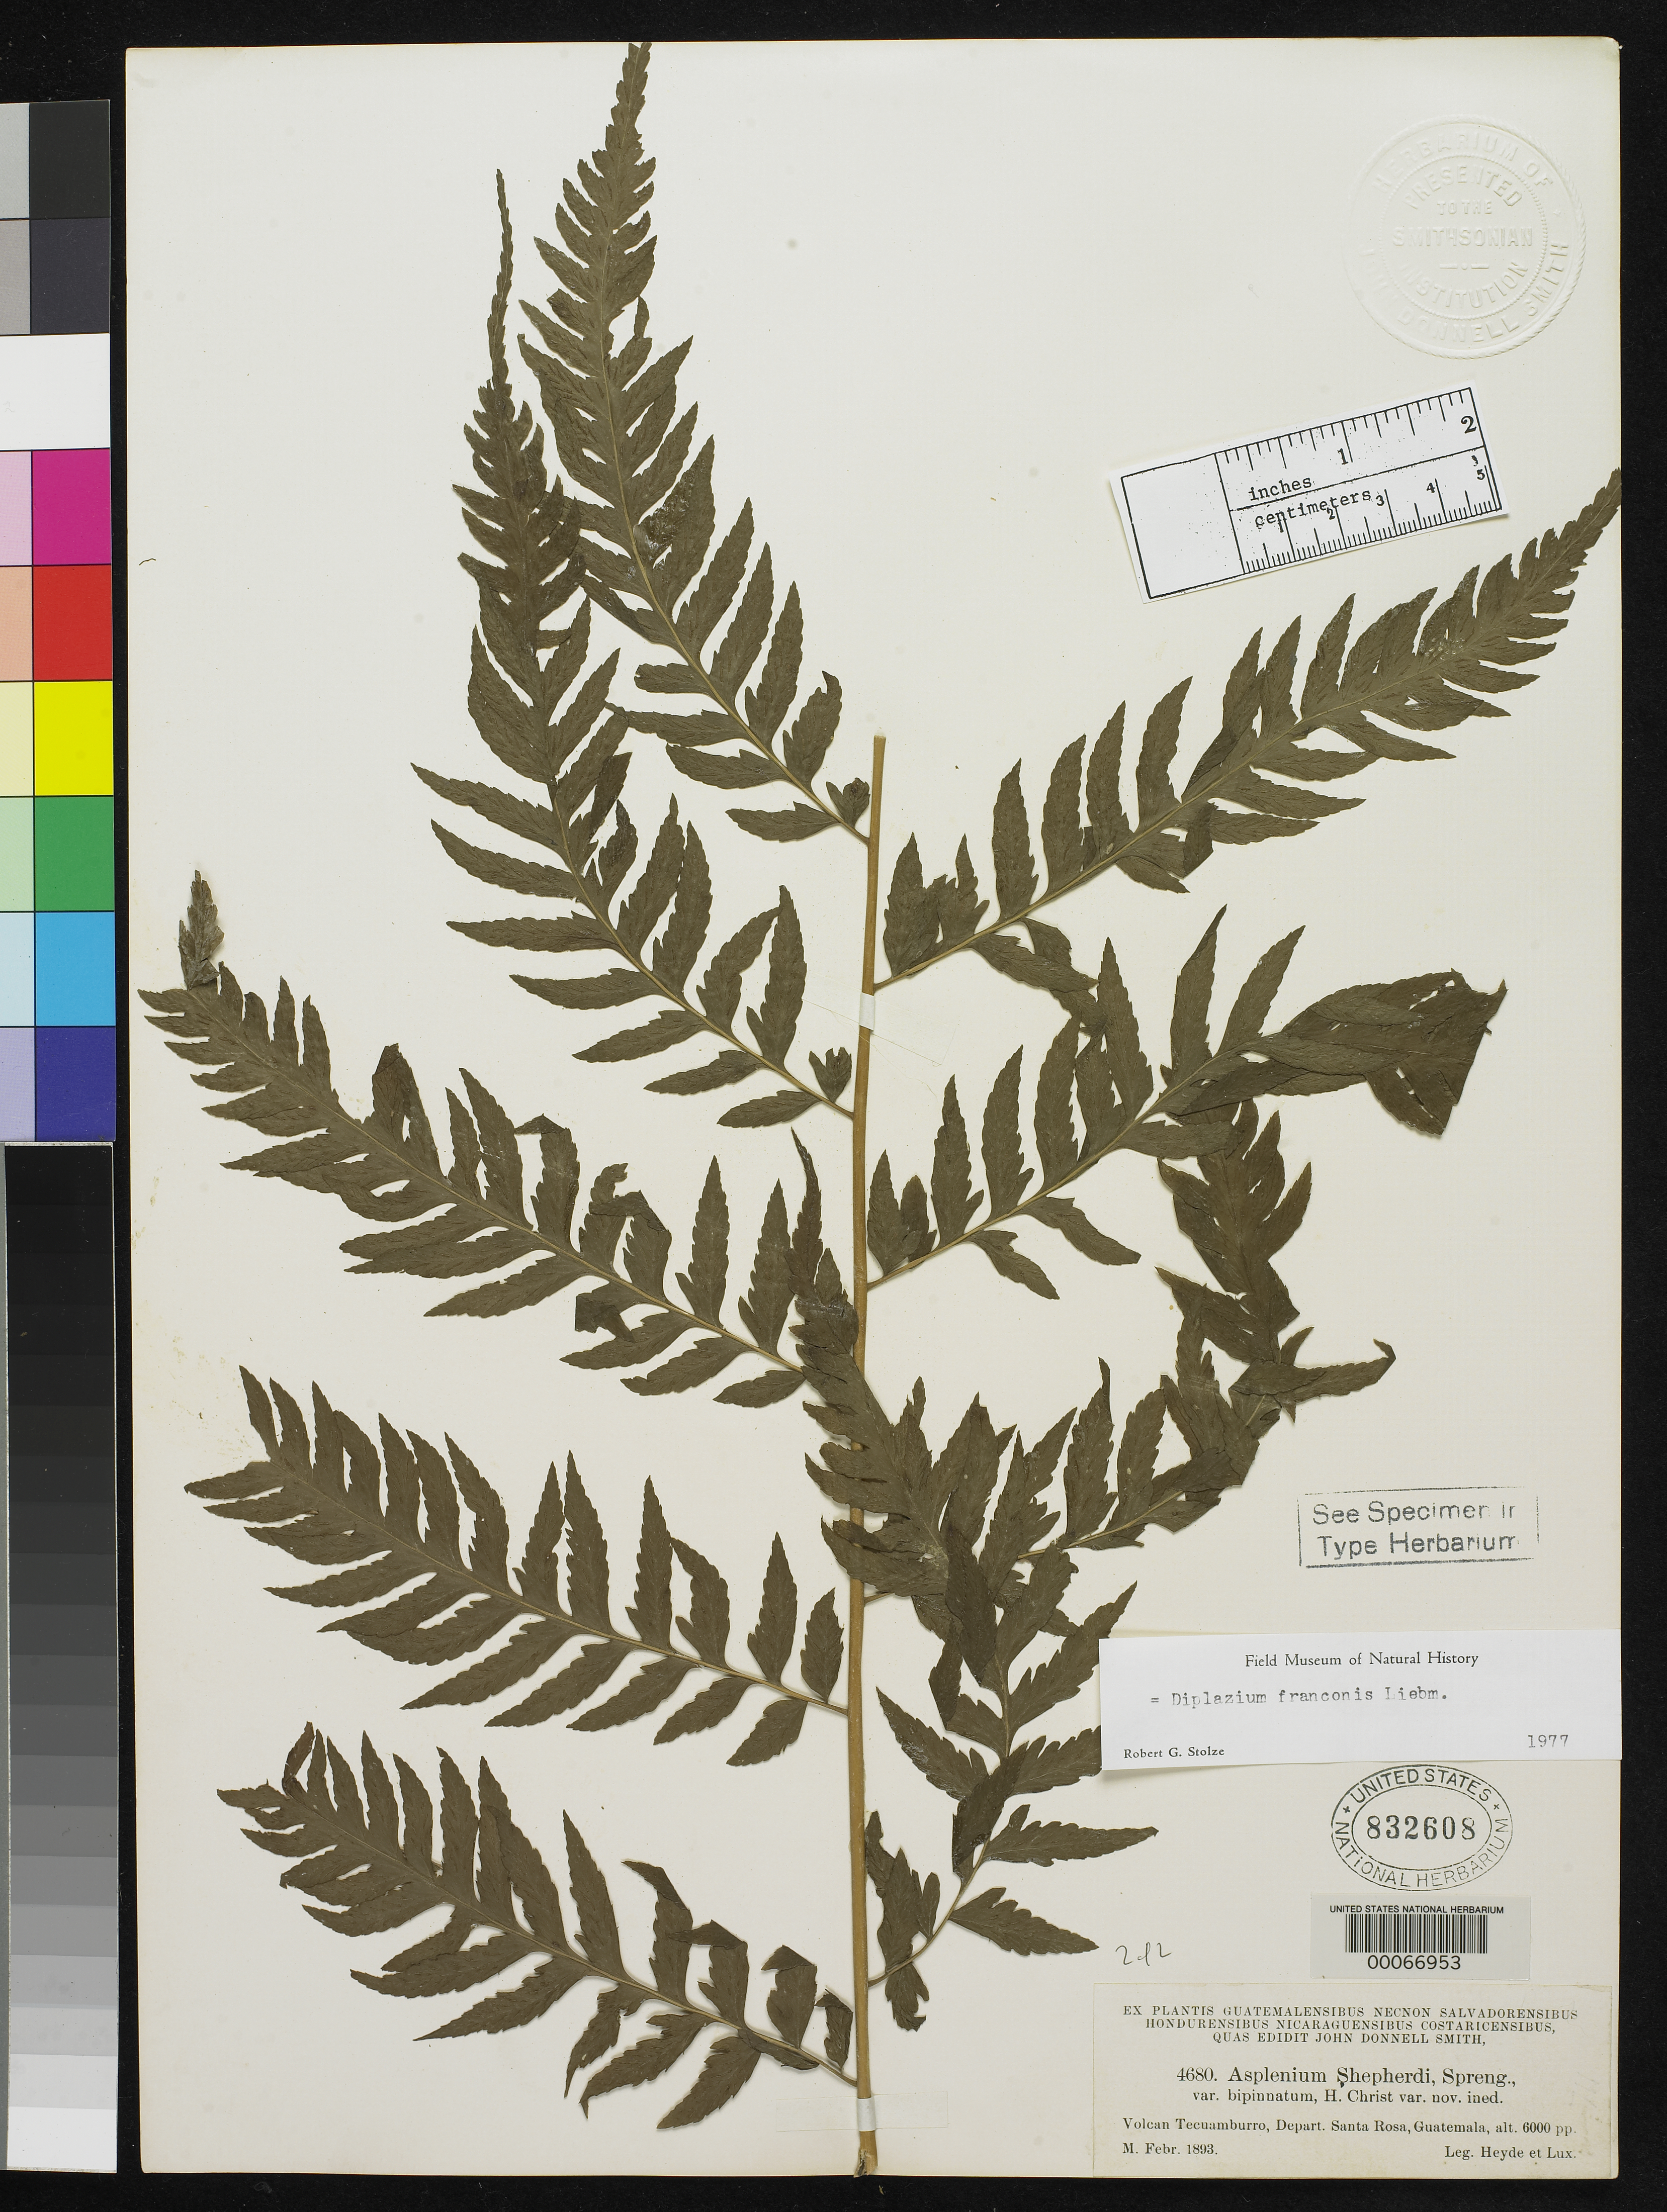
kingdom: Plantae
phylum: Tracheophyta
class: Polypodiopsida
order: Polypodiales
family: Aspleniaceae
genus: Asplenium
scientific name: Asplenium shepherdii var. bipinnatum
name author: Christ in Donn. Sm.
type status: Type Collection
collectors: E. T. Heyde & E. Lux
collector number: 4680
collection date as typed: Feb 1893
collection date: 1893-02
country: Guatemala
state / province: Santa Rosa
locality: Volcan Tecuamburro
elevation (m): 1829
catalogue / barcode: US 832608